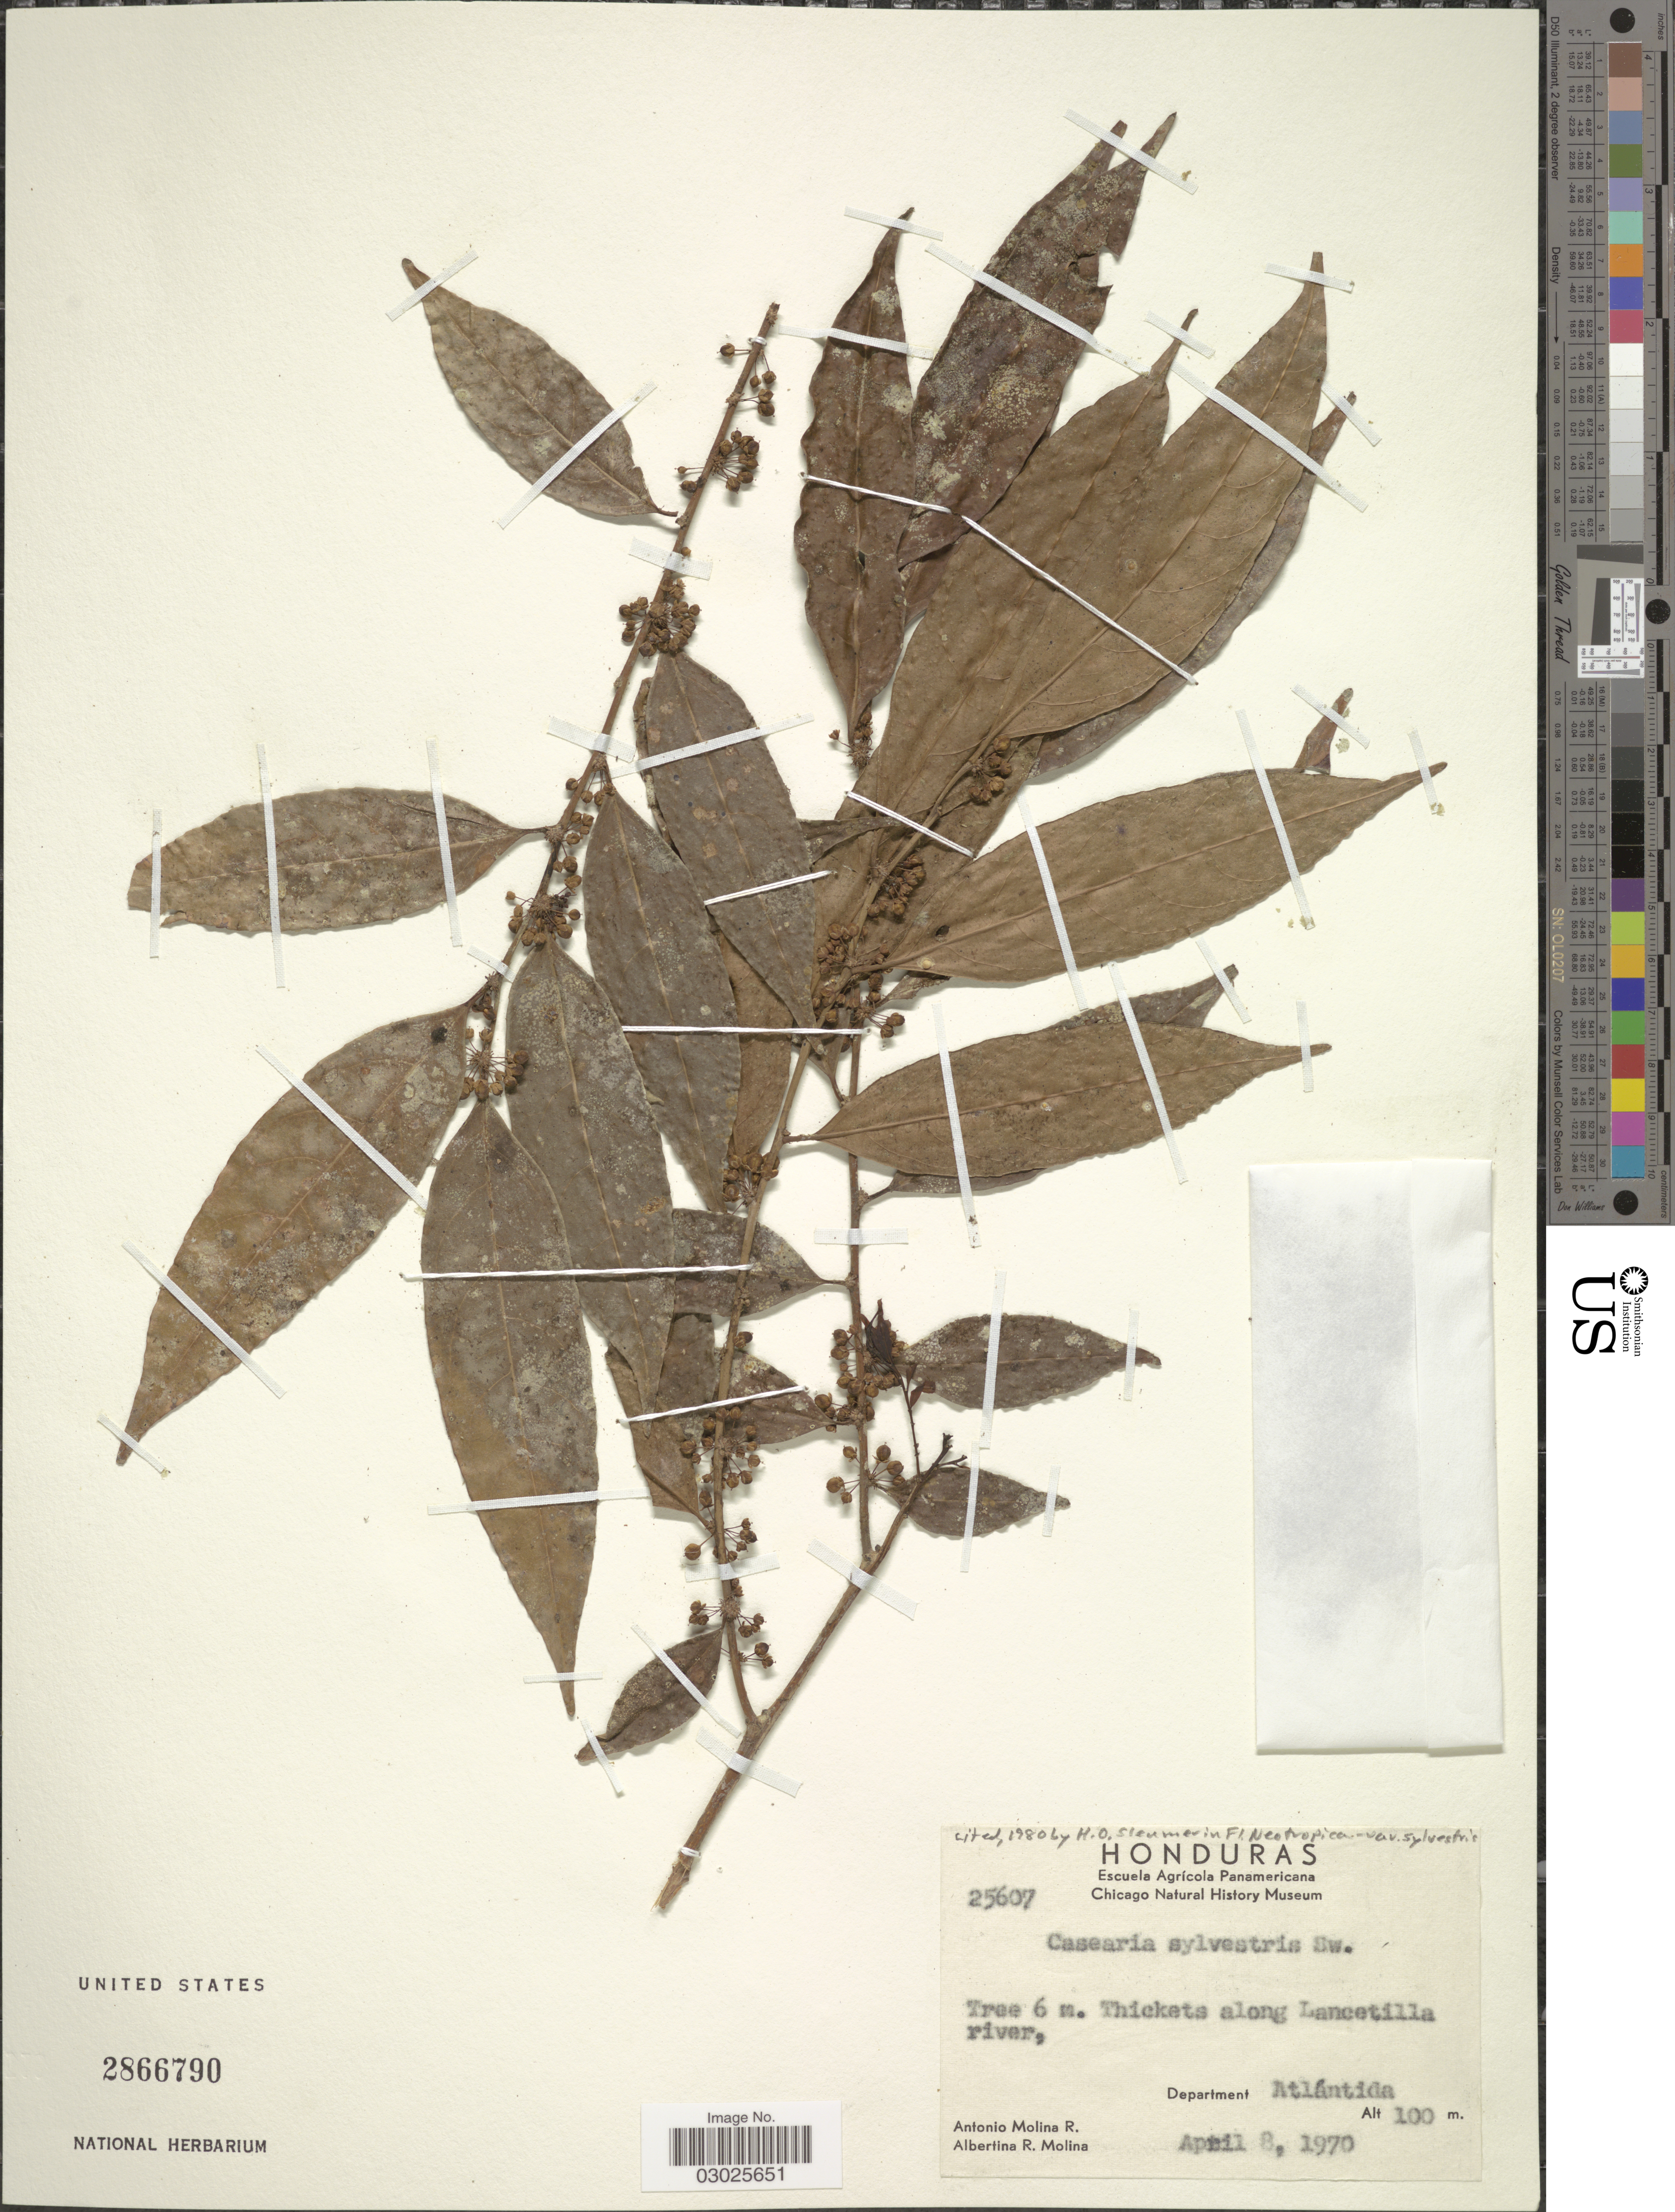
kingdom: Plantae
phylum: Tracheophyta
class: Magnoliopsida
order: Malpighiales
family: Salicaceae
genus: Casearia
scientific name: Casearia sylvestris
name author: Sw.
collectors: A. Molina R. & A. R. Molina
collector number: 25607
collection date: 1970-04-08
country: Honduras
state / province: Atlántida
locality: Thickets along Lancetilla river, Department Atlántida.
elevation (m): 100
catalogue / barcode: US 2866790